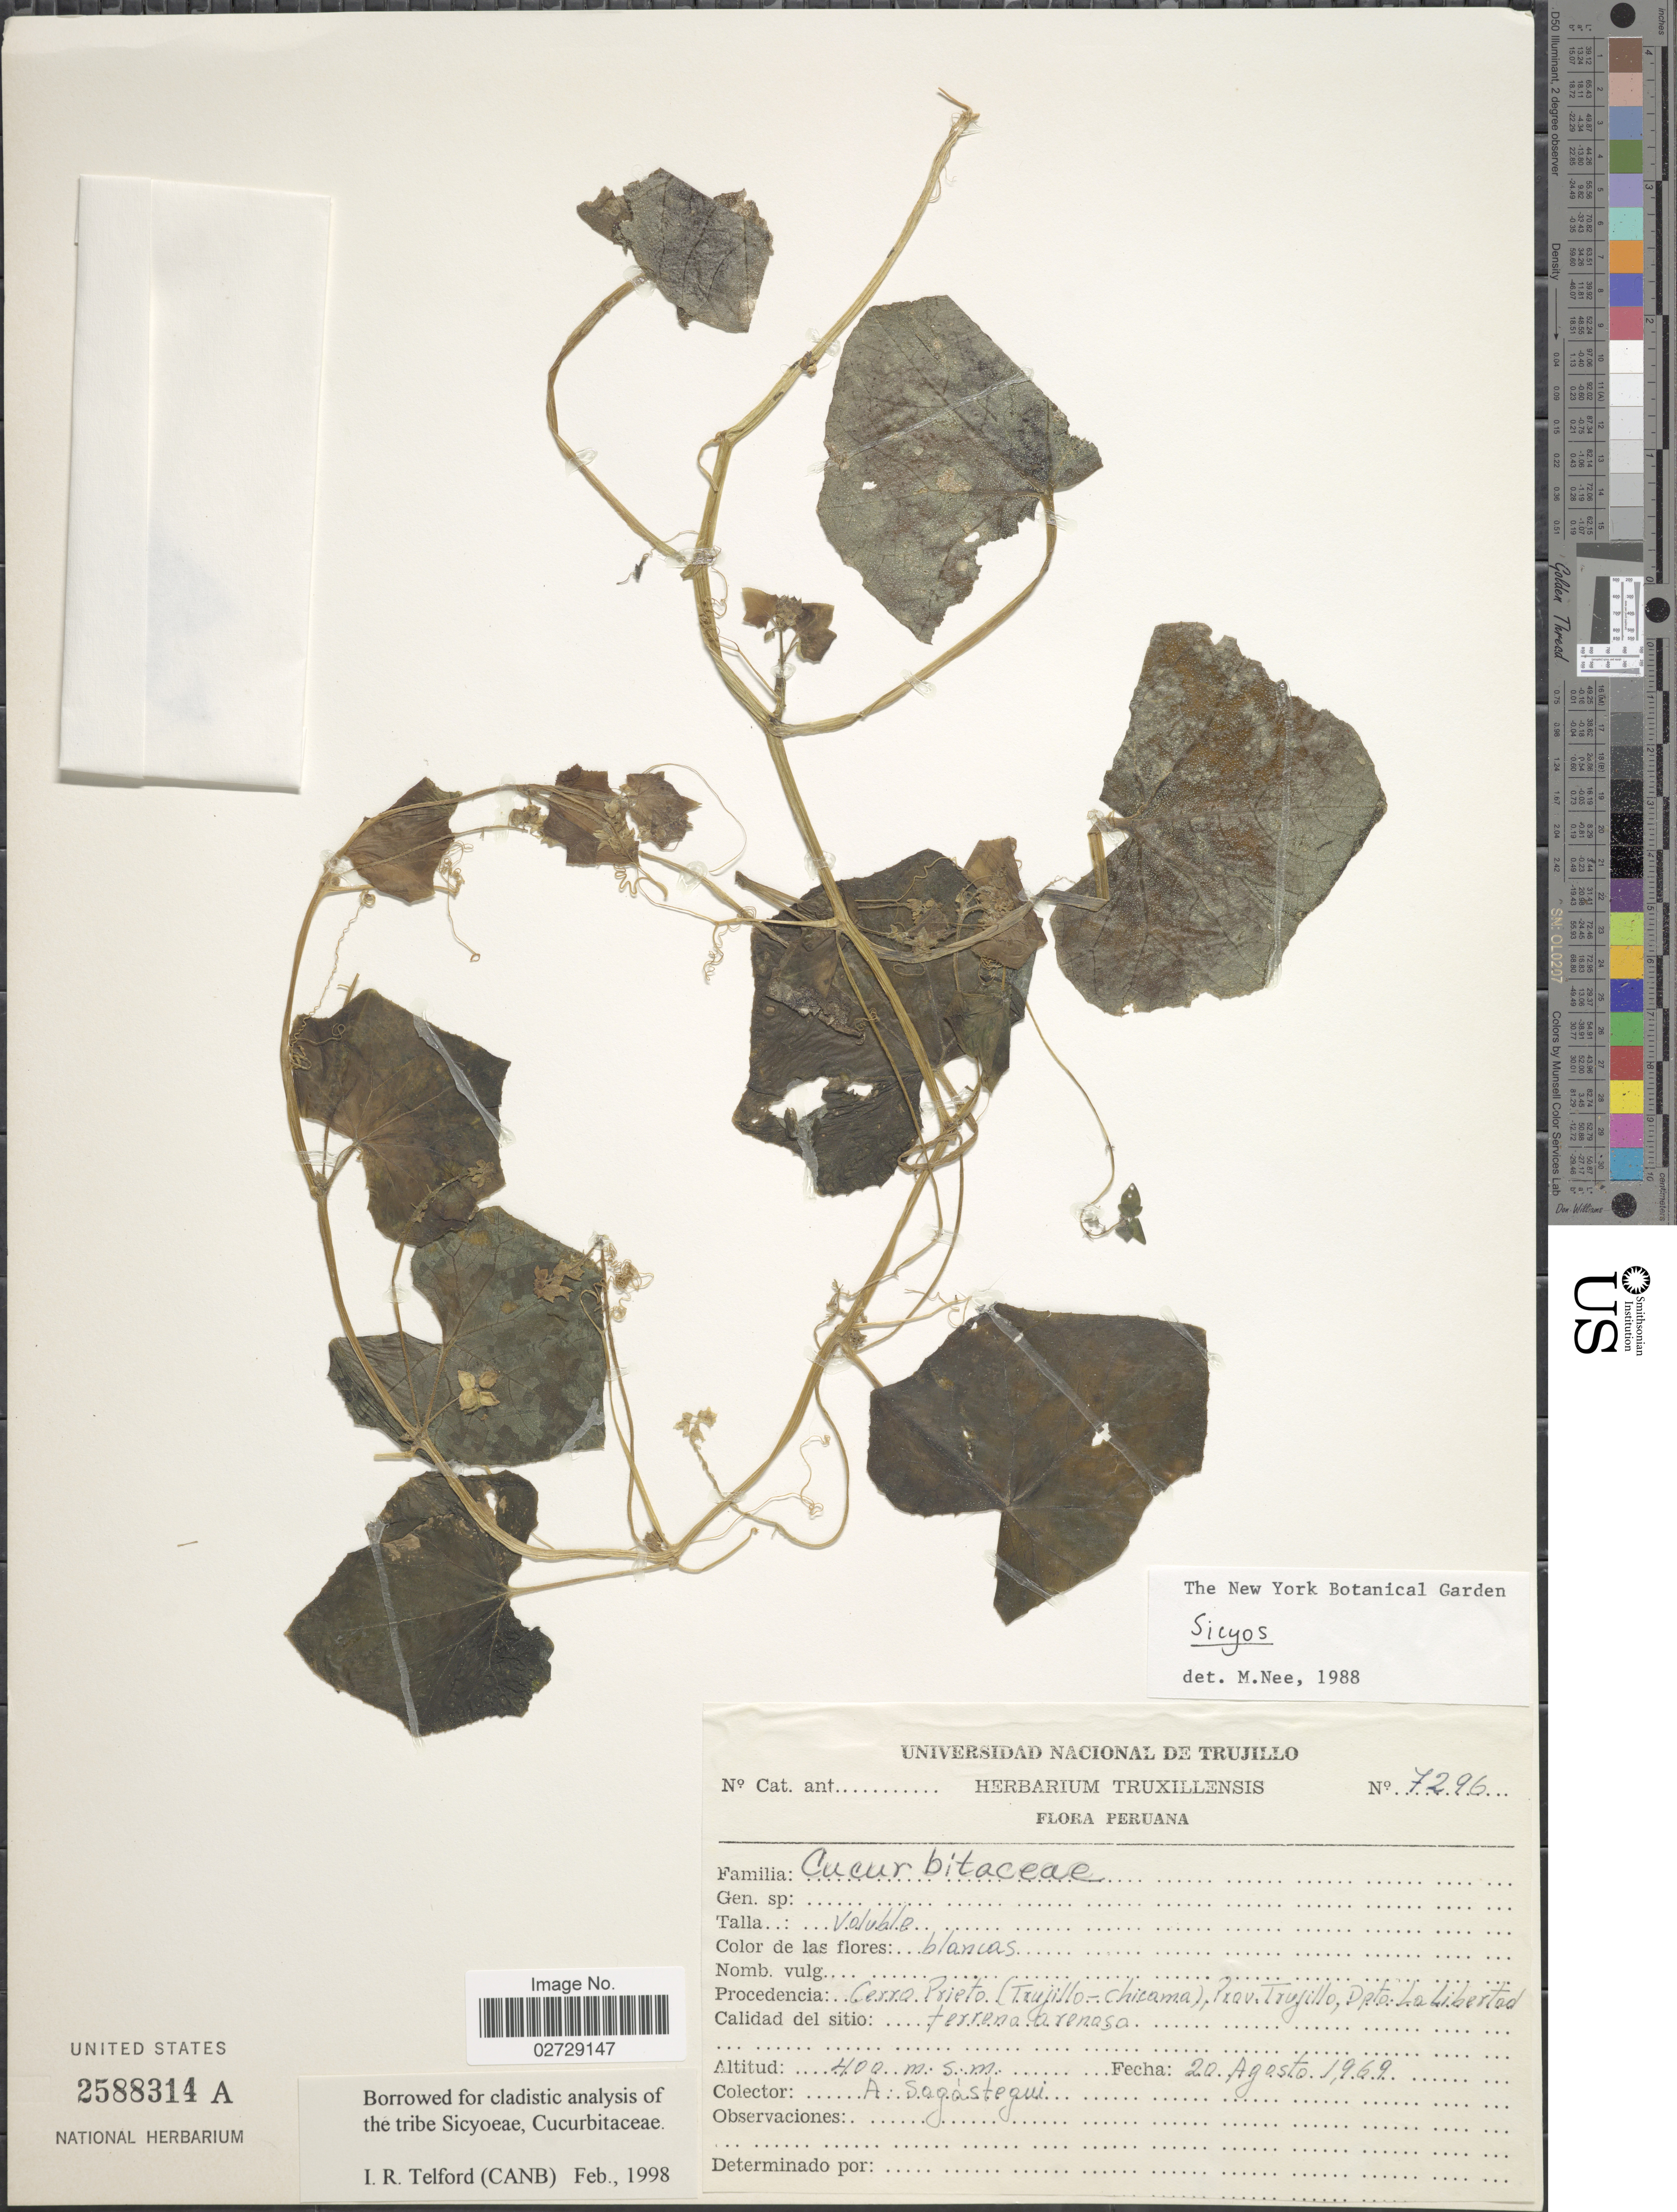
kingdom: Plantae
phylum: Tracheophyta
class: Magnoliopsida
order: Cucurbitales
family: Cucurbitaceae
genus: Sicyos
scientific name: Sicyos sp.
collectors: A. Sagástegui A.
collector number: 7296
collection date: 1969-08-20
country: Peru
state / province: La Libertad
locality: Cerro Prieto (Trujillo-chicama), Prov. Trujillo, Dpto. La Libertad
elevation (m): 400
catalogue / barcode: US 2588314A